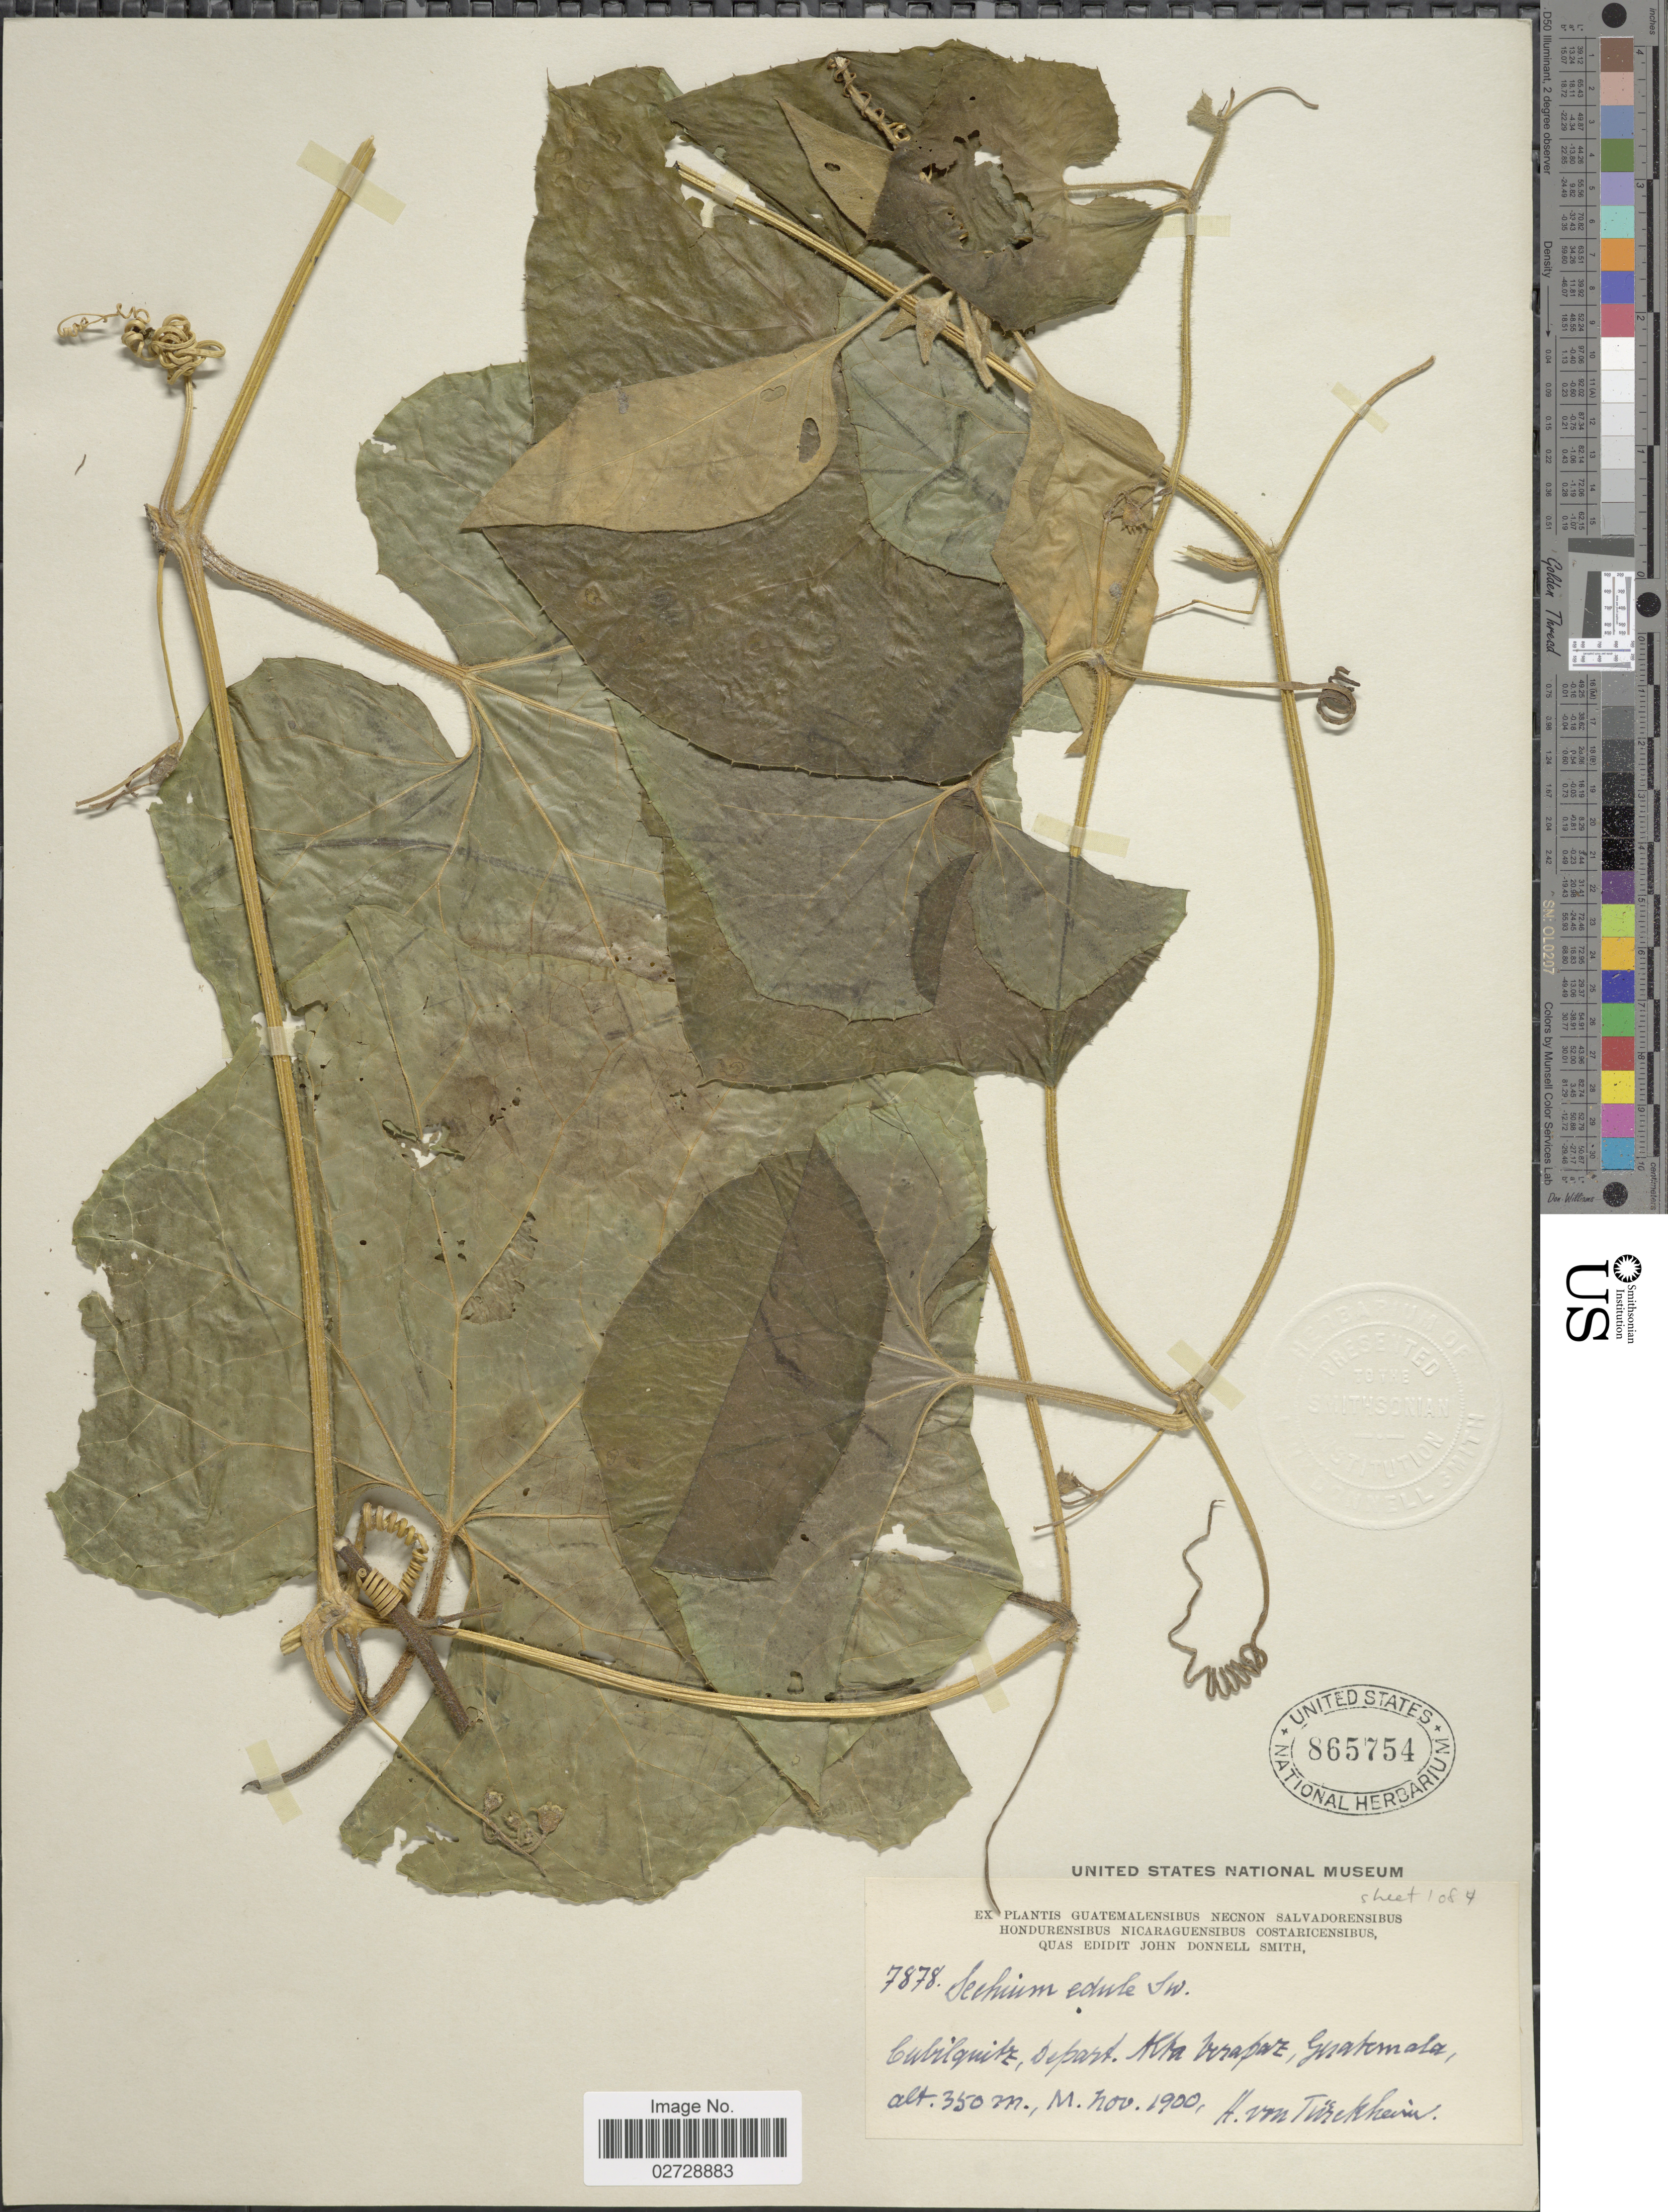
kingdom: Plantae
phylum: Tracheophyta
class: Magnoliopsida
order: Cucurbitales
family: Cucurbitaceae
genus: Sicyos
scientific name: Sicyos edulis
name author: Jacq.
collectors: H. von Türckheim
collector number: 7878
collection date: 1900-11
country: Guatemala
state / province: Alta Verapaz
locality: Cubilquitz, Depart. Alta Verapaz.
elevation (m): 350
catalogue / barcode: US 865754